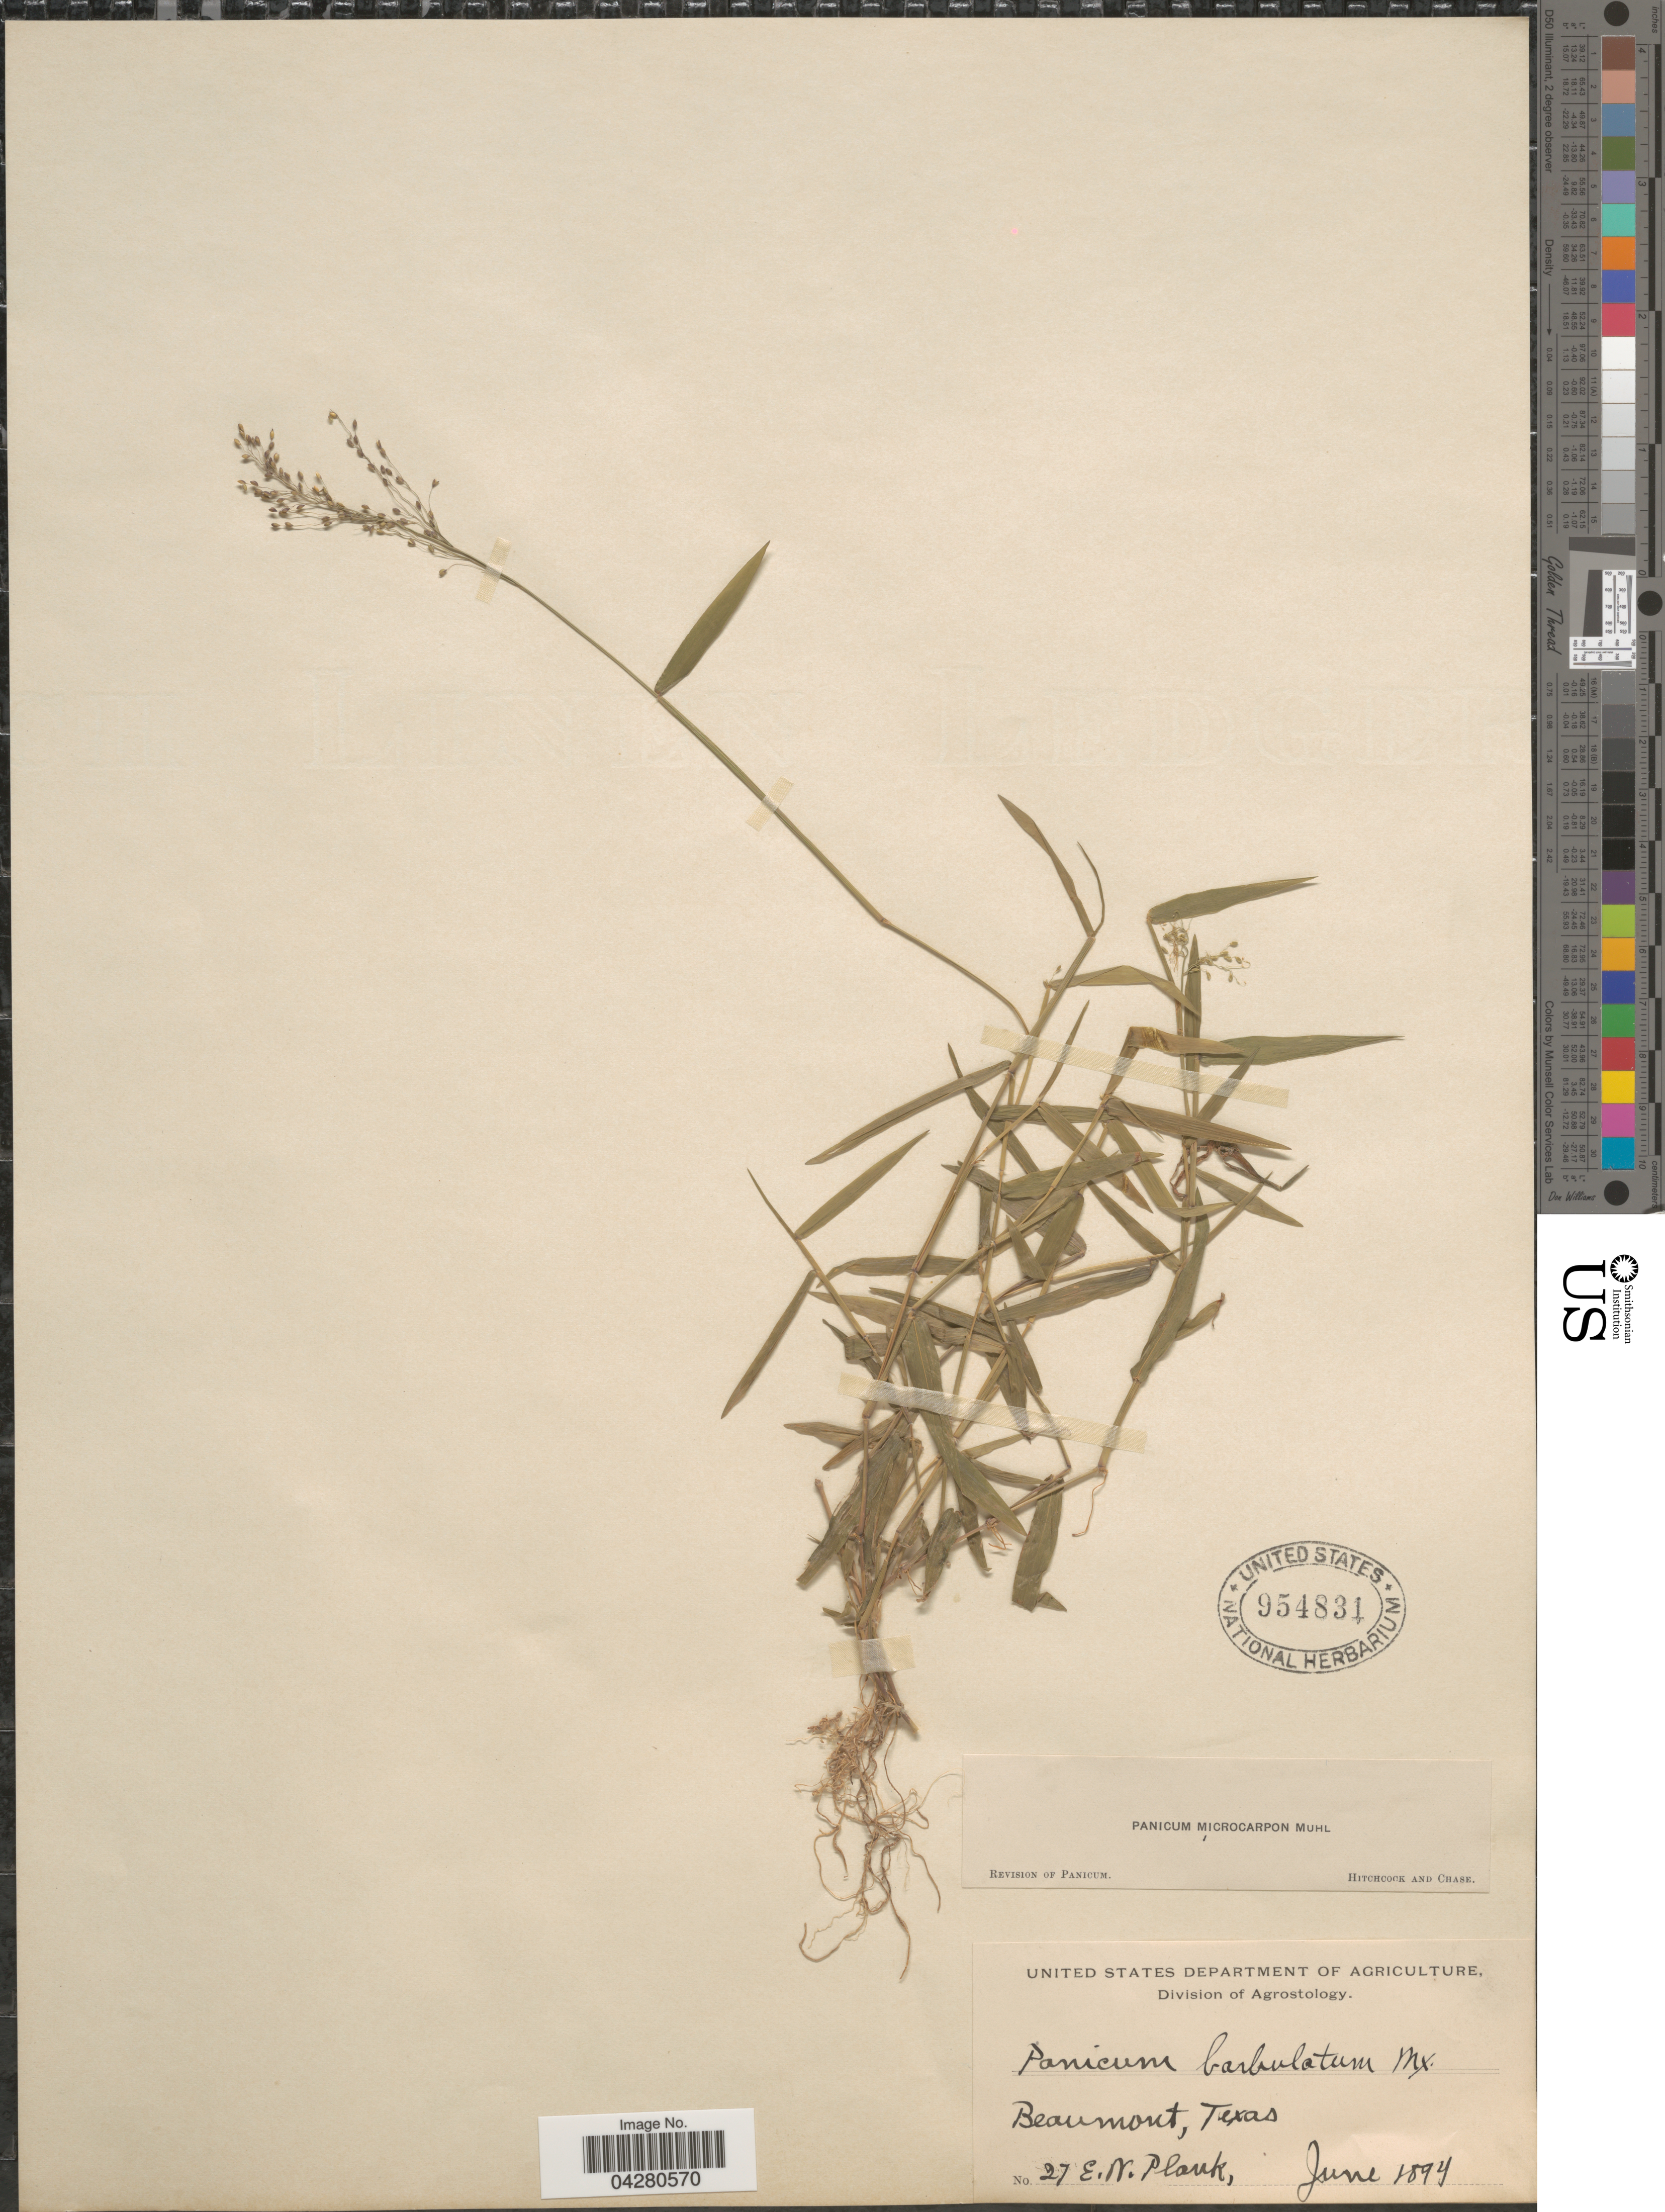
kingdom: Plantae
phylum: Tracheophyta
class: Liliopsida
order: Poales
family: Poaceae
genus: Dichanthelium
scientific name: Dichanthelium dichotomum var. dichotomum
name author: (L.) Gould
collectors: E. Plank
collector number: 27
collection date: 1894-06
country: United States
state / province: Texas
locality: Beaumont.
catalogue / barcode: US 954831